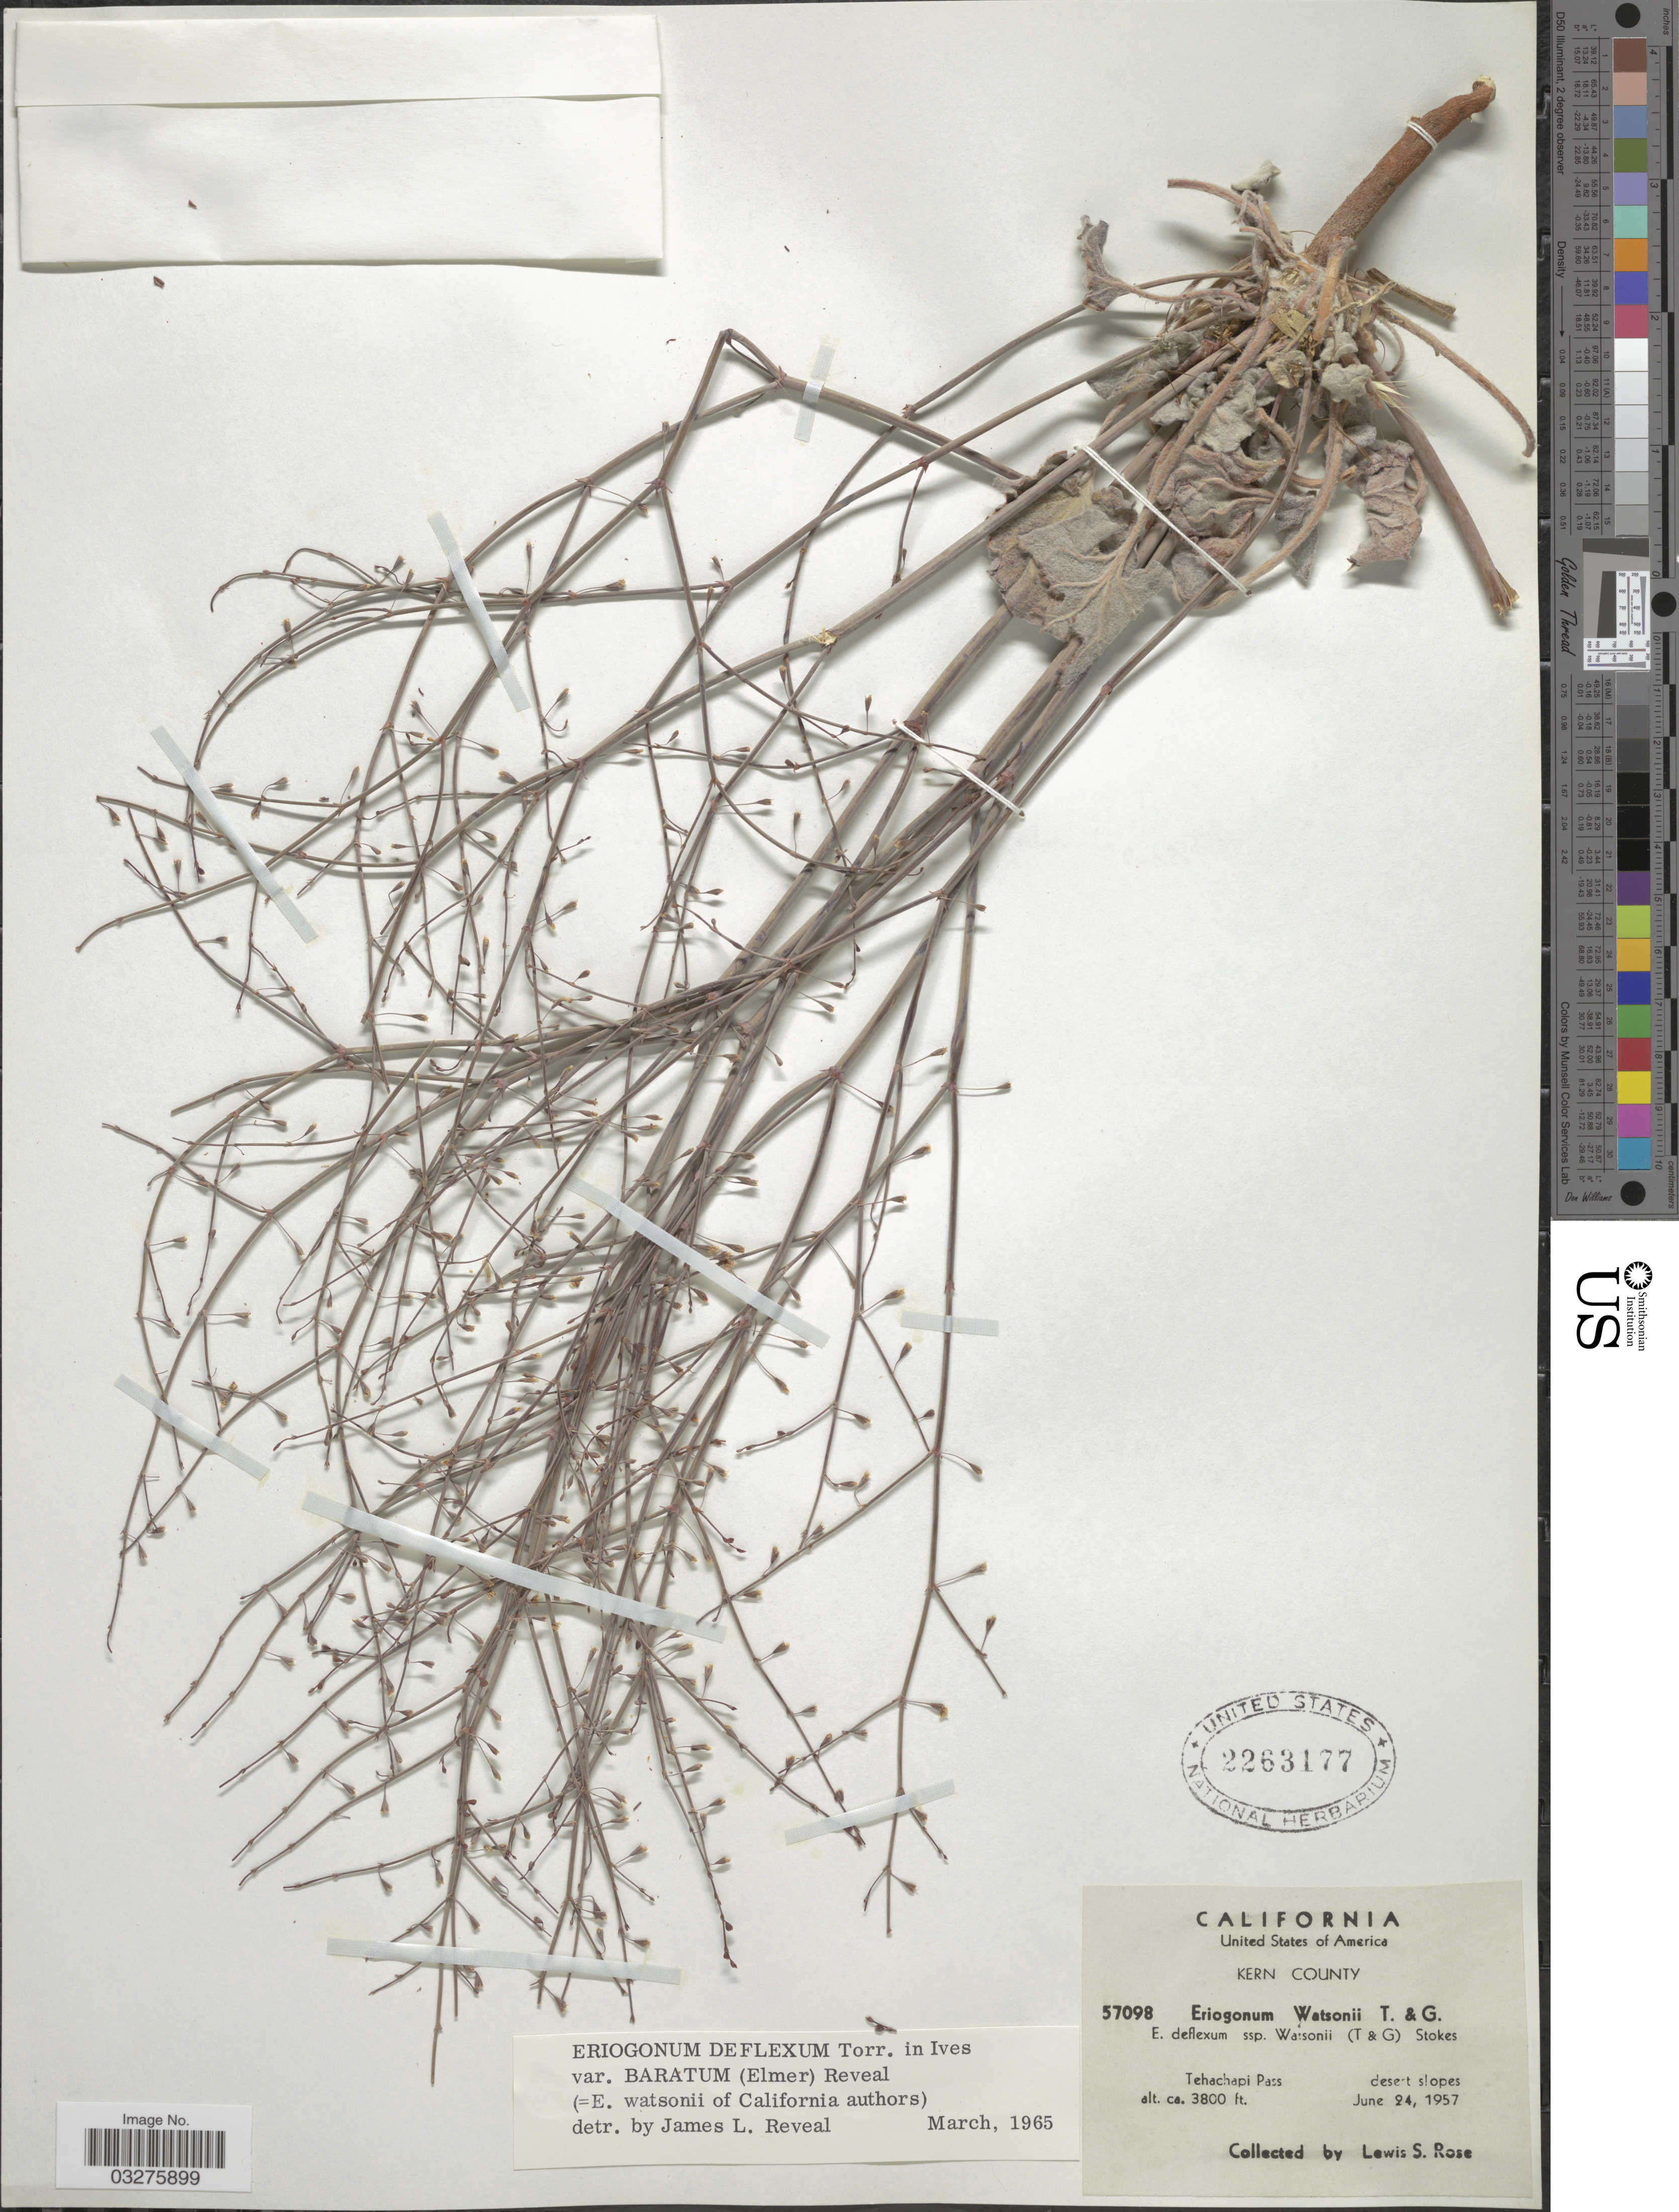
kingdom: Plantae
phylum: Tracheophyta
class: Magnoliopsida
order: Caryophyllales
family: Polygonaceae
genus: Eriogonum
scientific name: Eriogonum deflexum var. baratum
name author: (Elmer) Reveal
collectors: L. S. Rose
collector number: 57098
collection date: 1957-06-24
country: United States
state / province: California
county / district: Kern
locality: Kern County. Tehachapi Pass. desert slopes.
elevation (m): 1158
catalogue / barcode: US 2263177